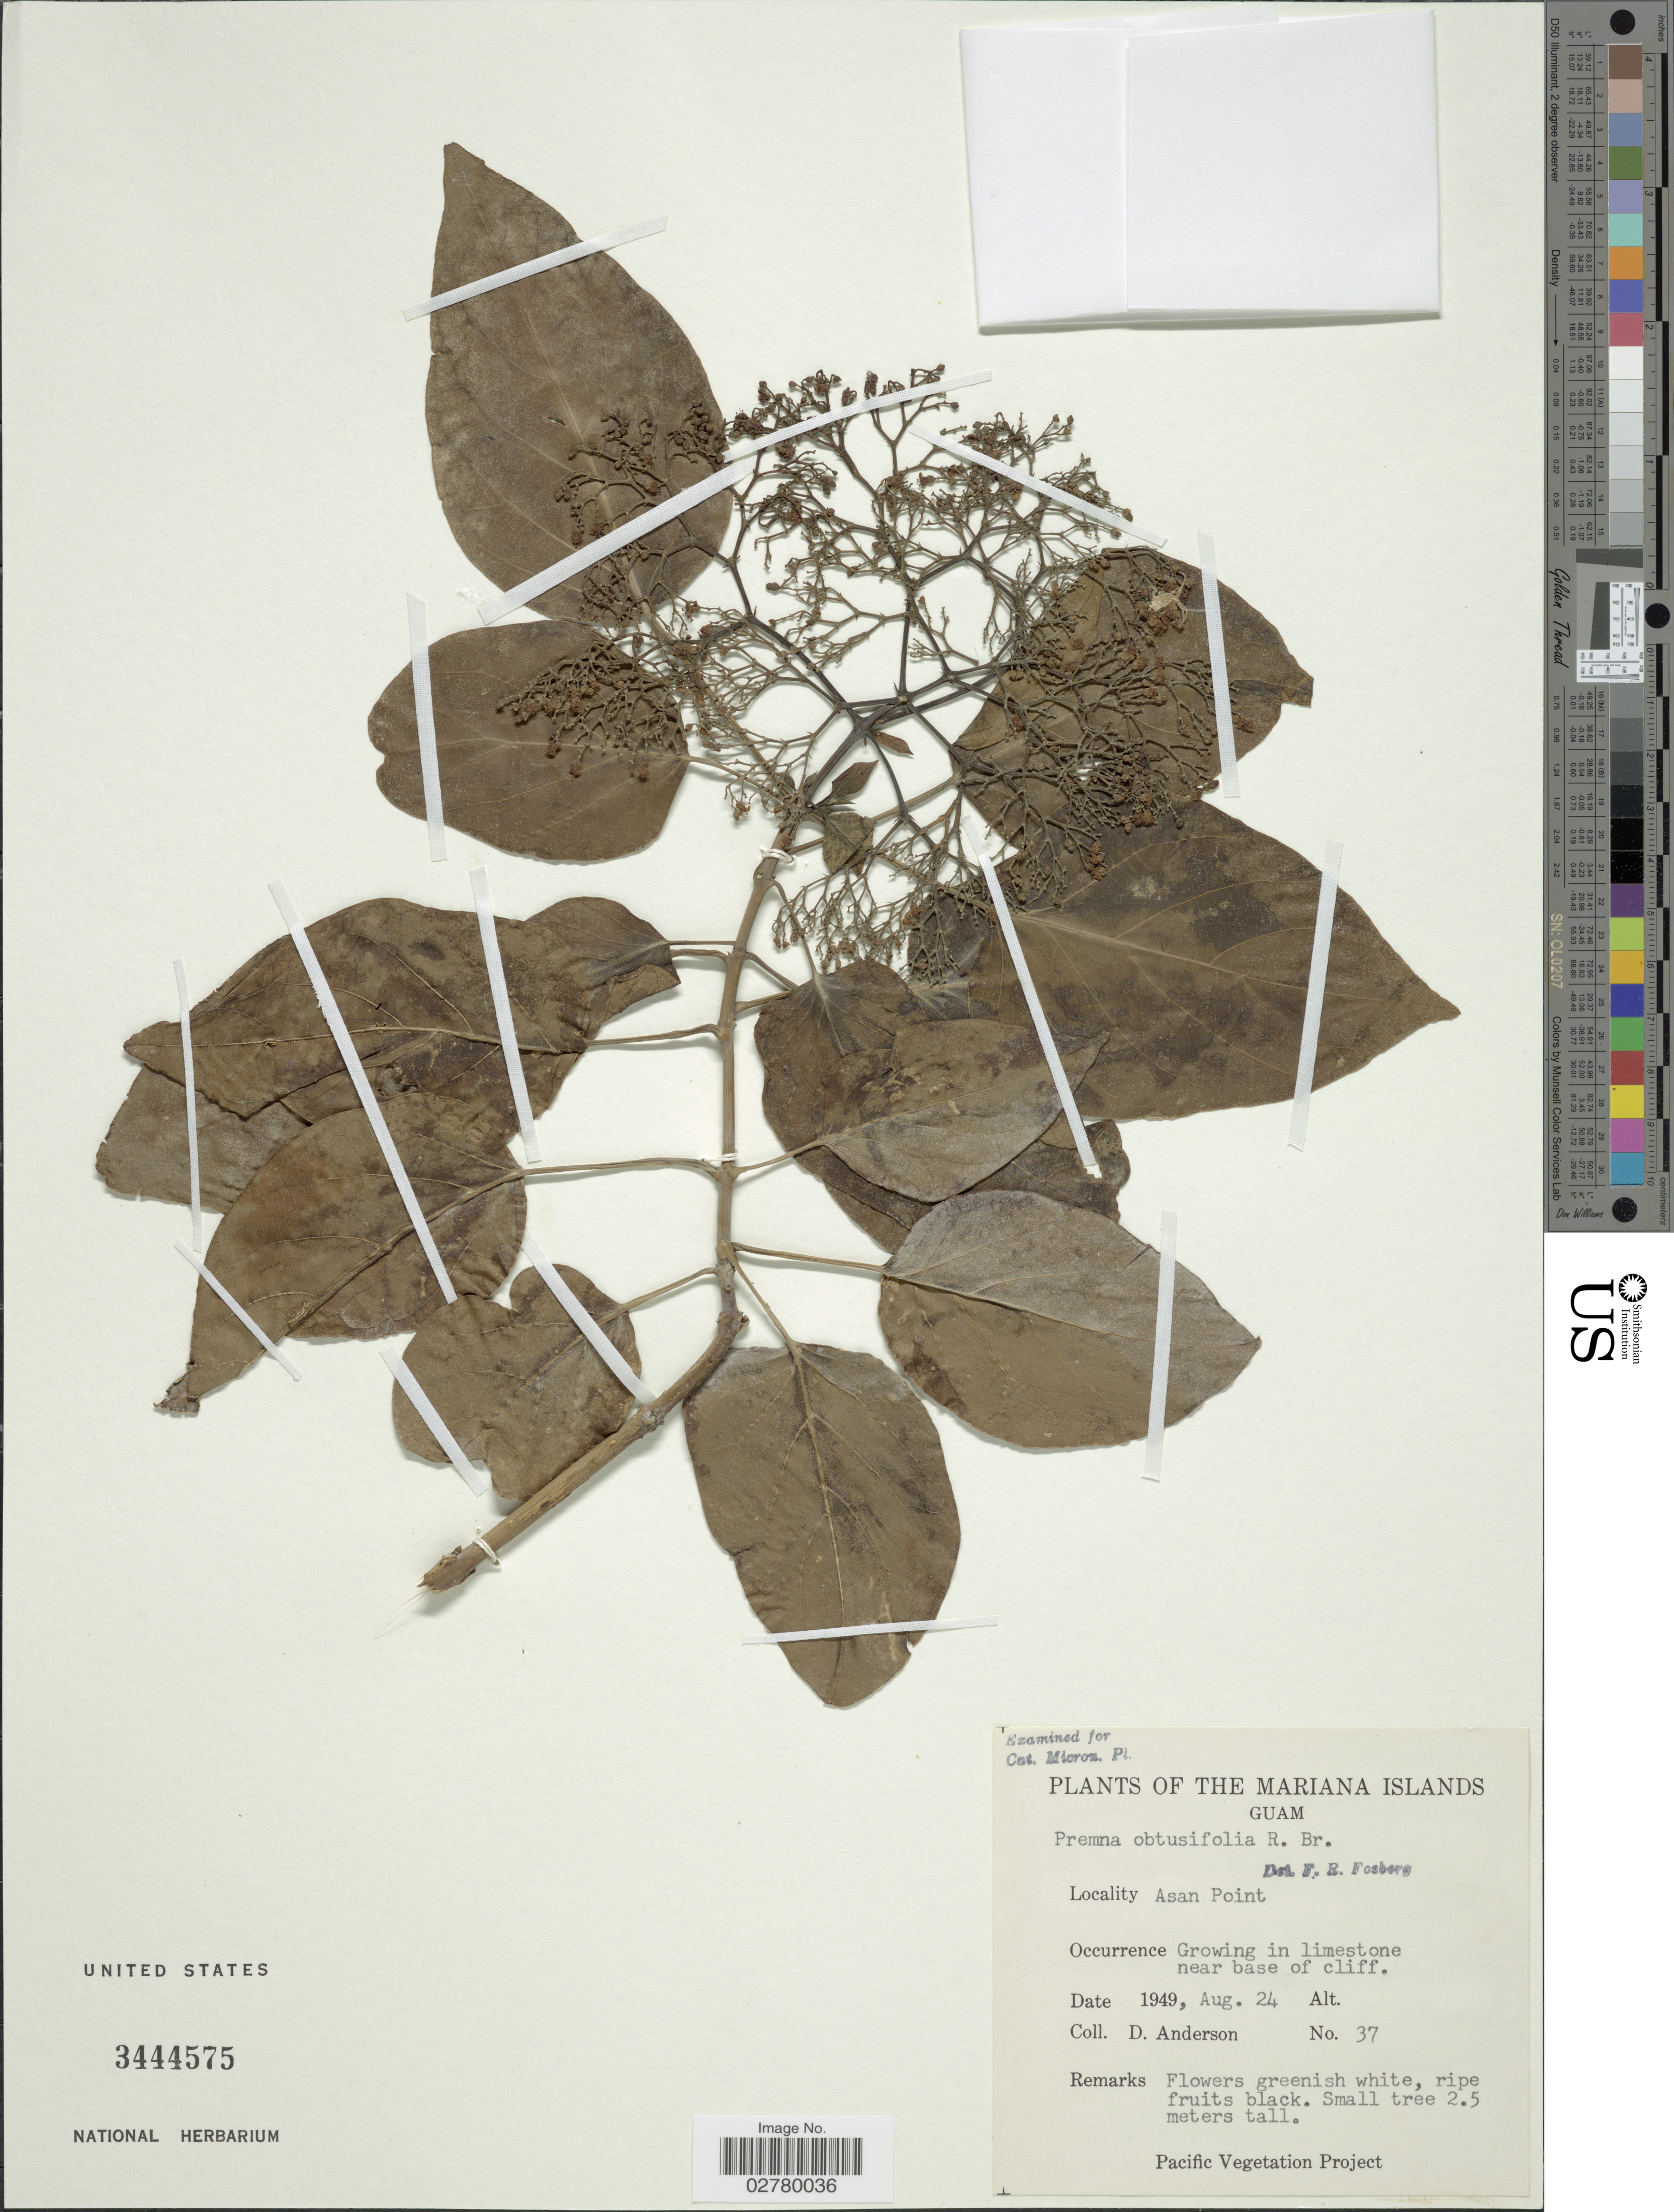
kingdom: Plantae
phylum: Tracheophyta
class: Magnoliopsida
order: Lamiales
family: Lamiaceae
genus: Premna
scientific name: Premna obtusifolia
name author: R. Br.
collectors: D. Anderson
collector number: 37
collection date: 1949-08-24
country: Guam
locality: The Mariana Islands. Asan Point.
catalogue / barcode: US 3444575